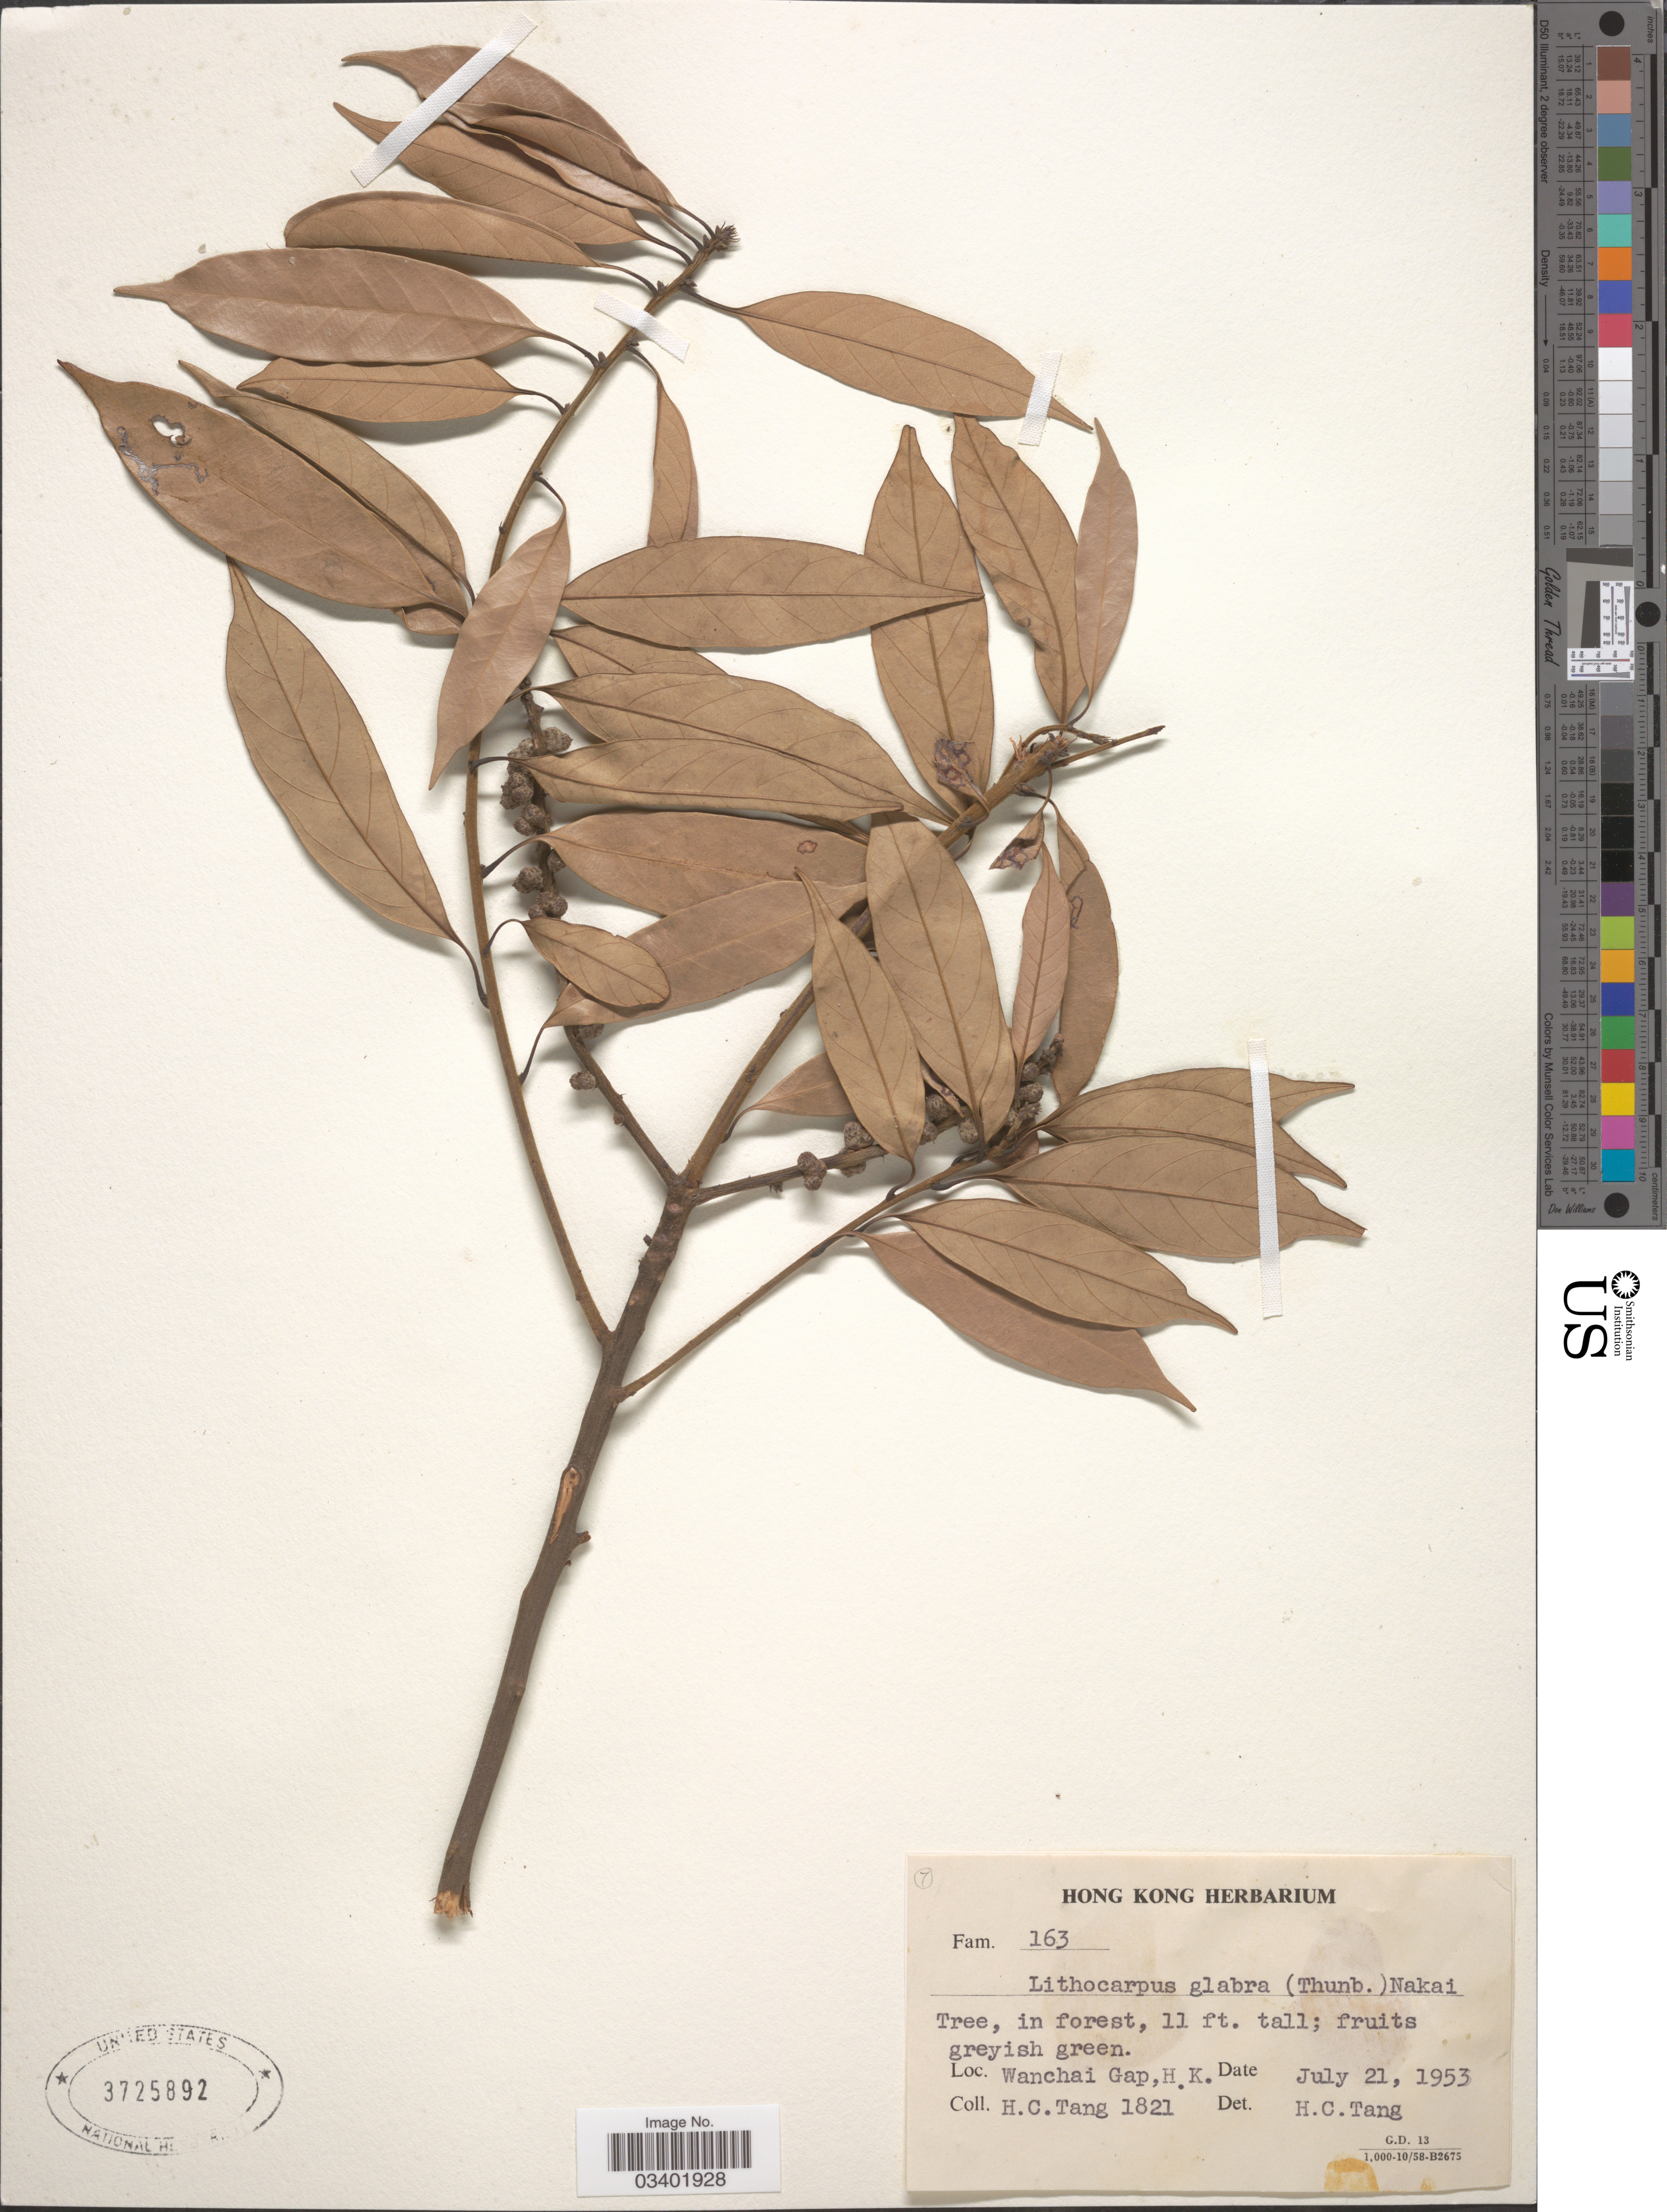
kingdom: Plantae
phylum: Tracheophyta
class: Magnoliopsida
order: Fagales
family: Fagaceae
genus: Lithocarpus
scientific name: Lithocarpus glaber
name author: (Thunb.) Nakai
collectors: H. Tang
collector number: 1821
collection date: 1953-07-21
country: China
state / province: Hong Kong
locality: Wanchai Gap, H. K.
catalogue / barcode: US 3725892